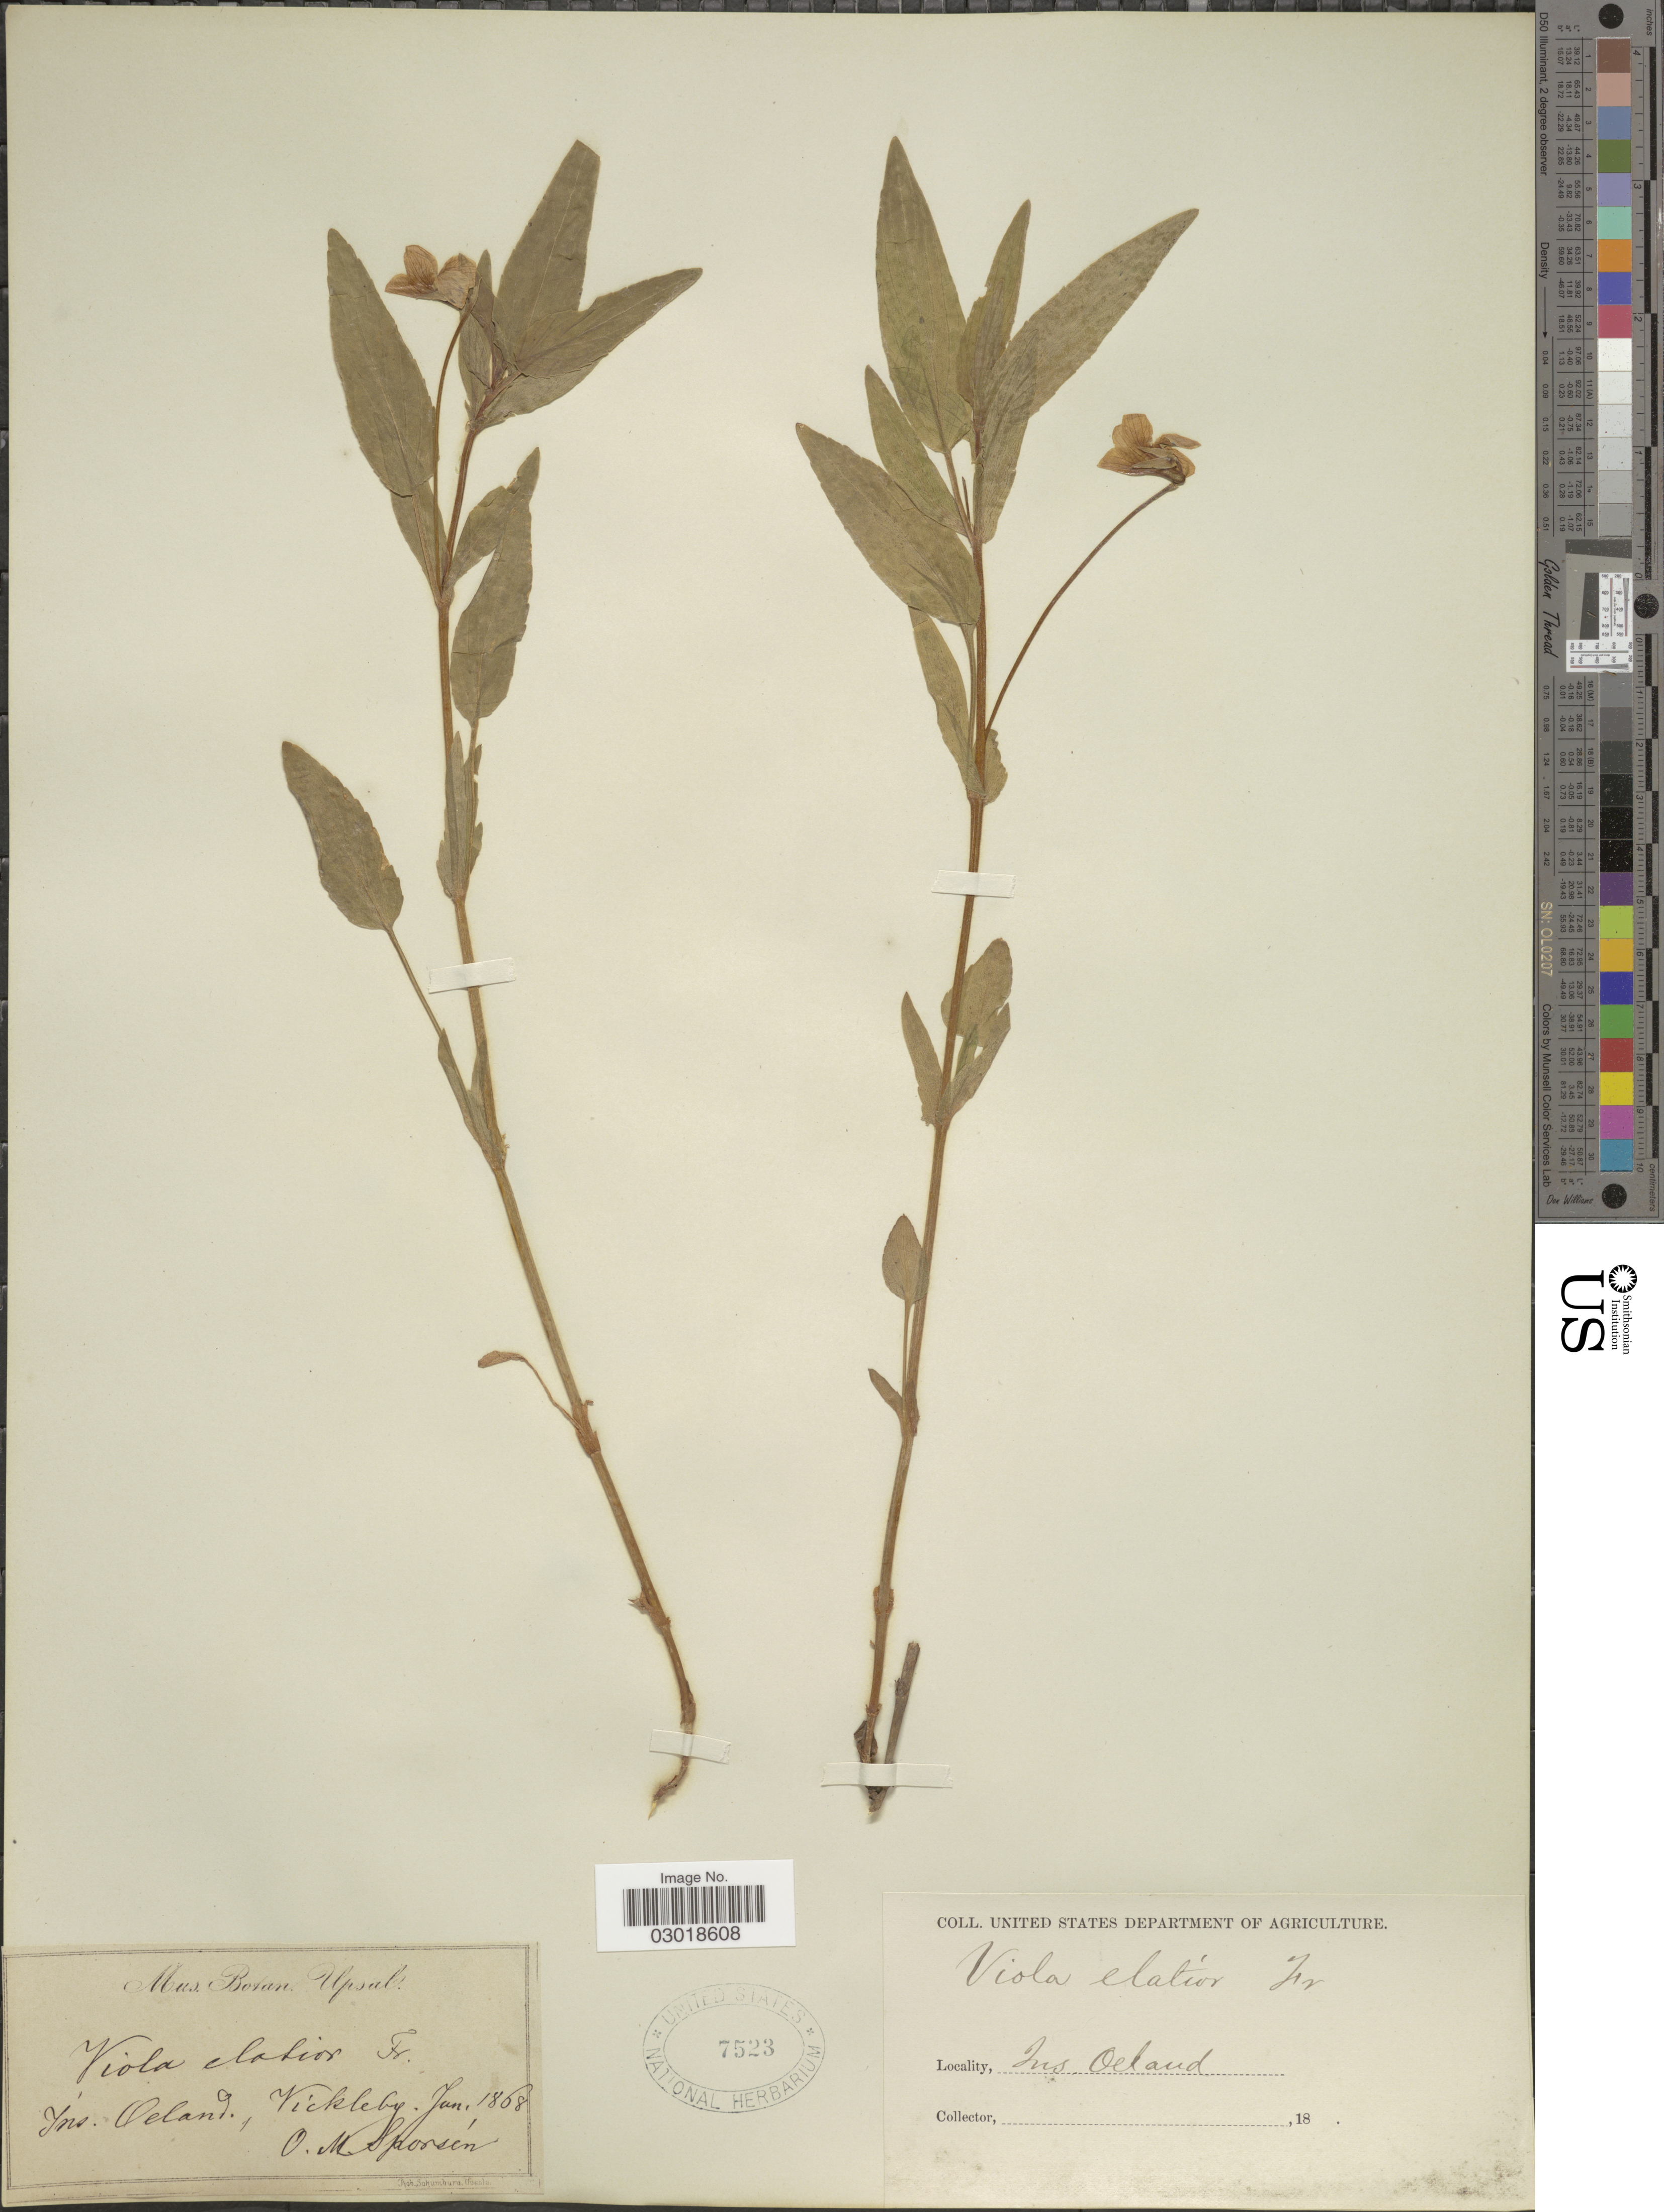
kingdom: Plantae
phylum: Tracheophyta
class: Magnoliopsida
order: Malpighiales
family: Violaceae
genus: Viola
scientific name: Viola elatior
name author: Fr.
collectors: O. Sporsén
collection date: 1868-06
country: Sweden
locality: Ins. Oeland. Vickleby.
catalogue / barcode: US 7523